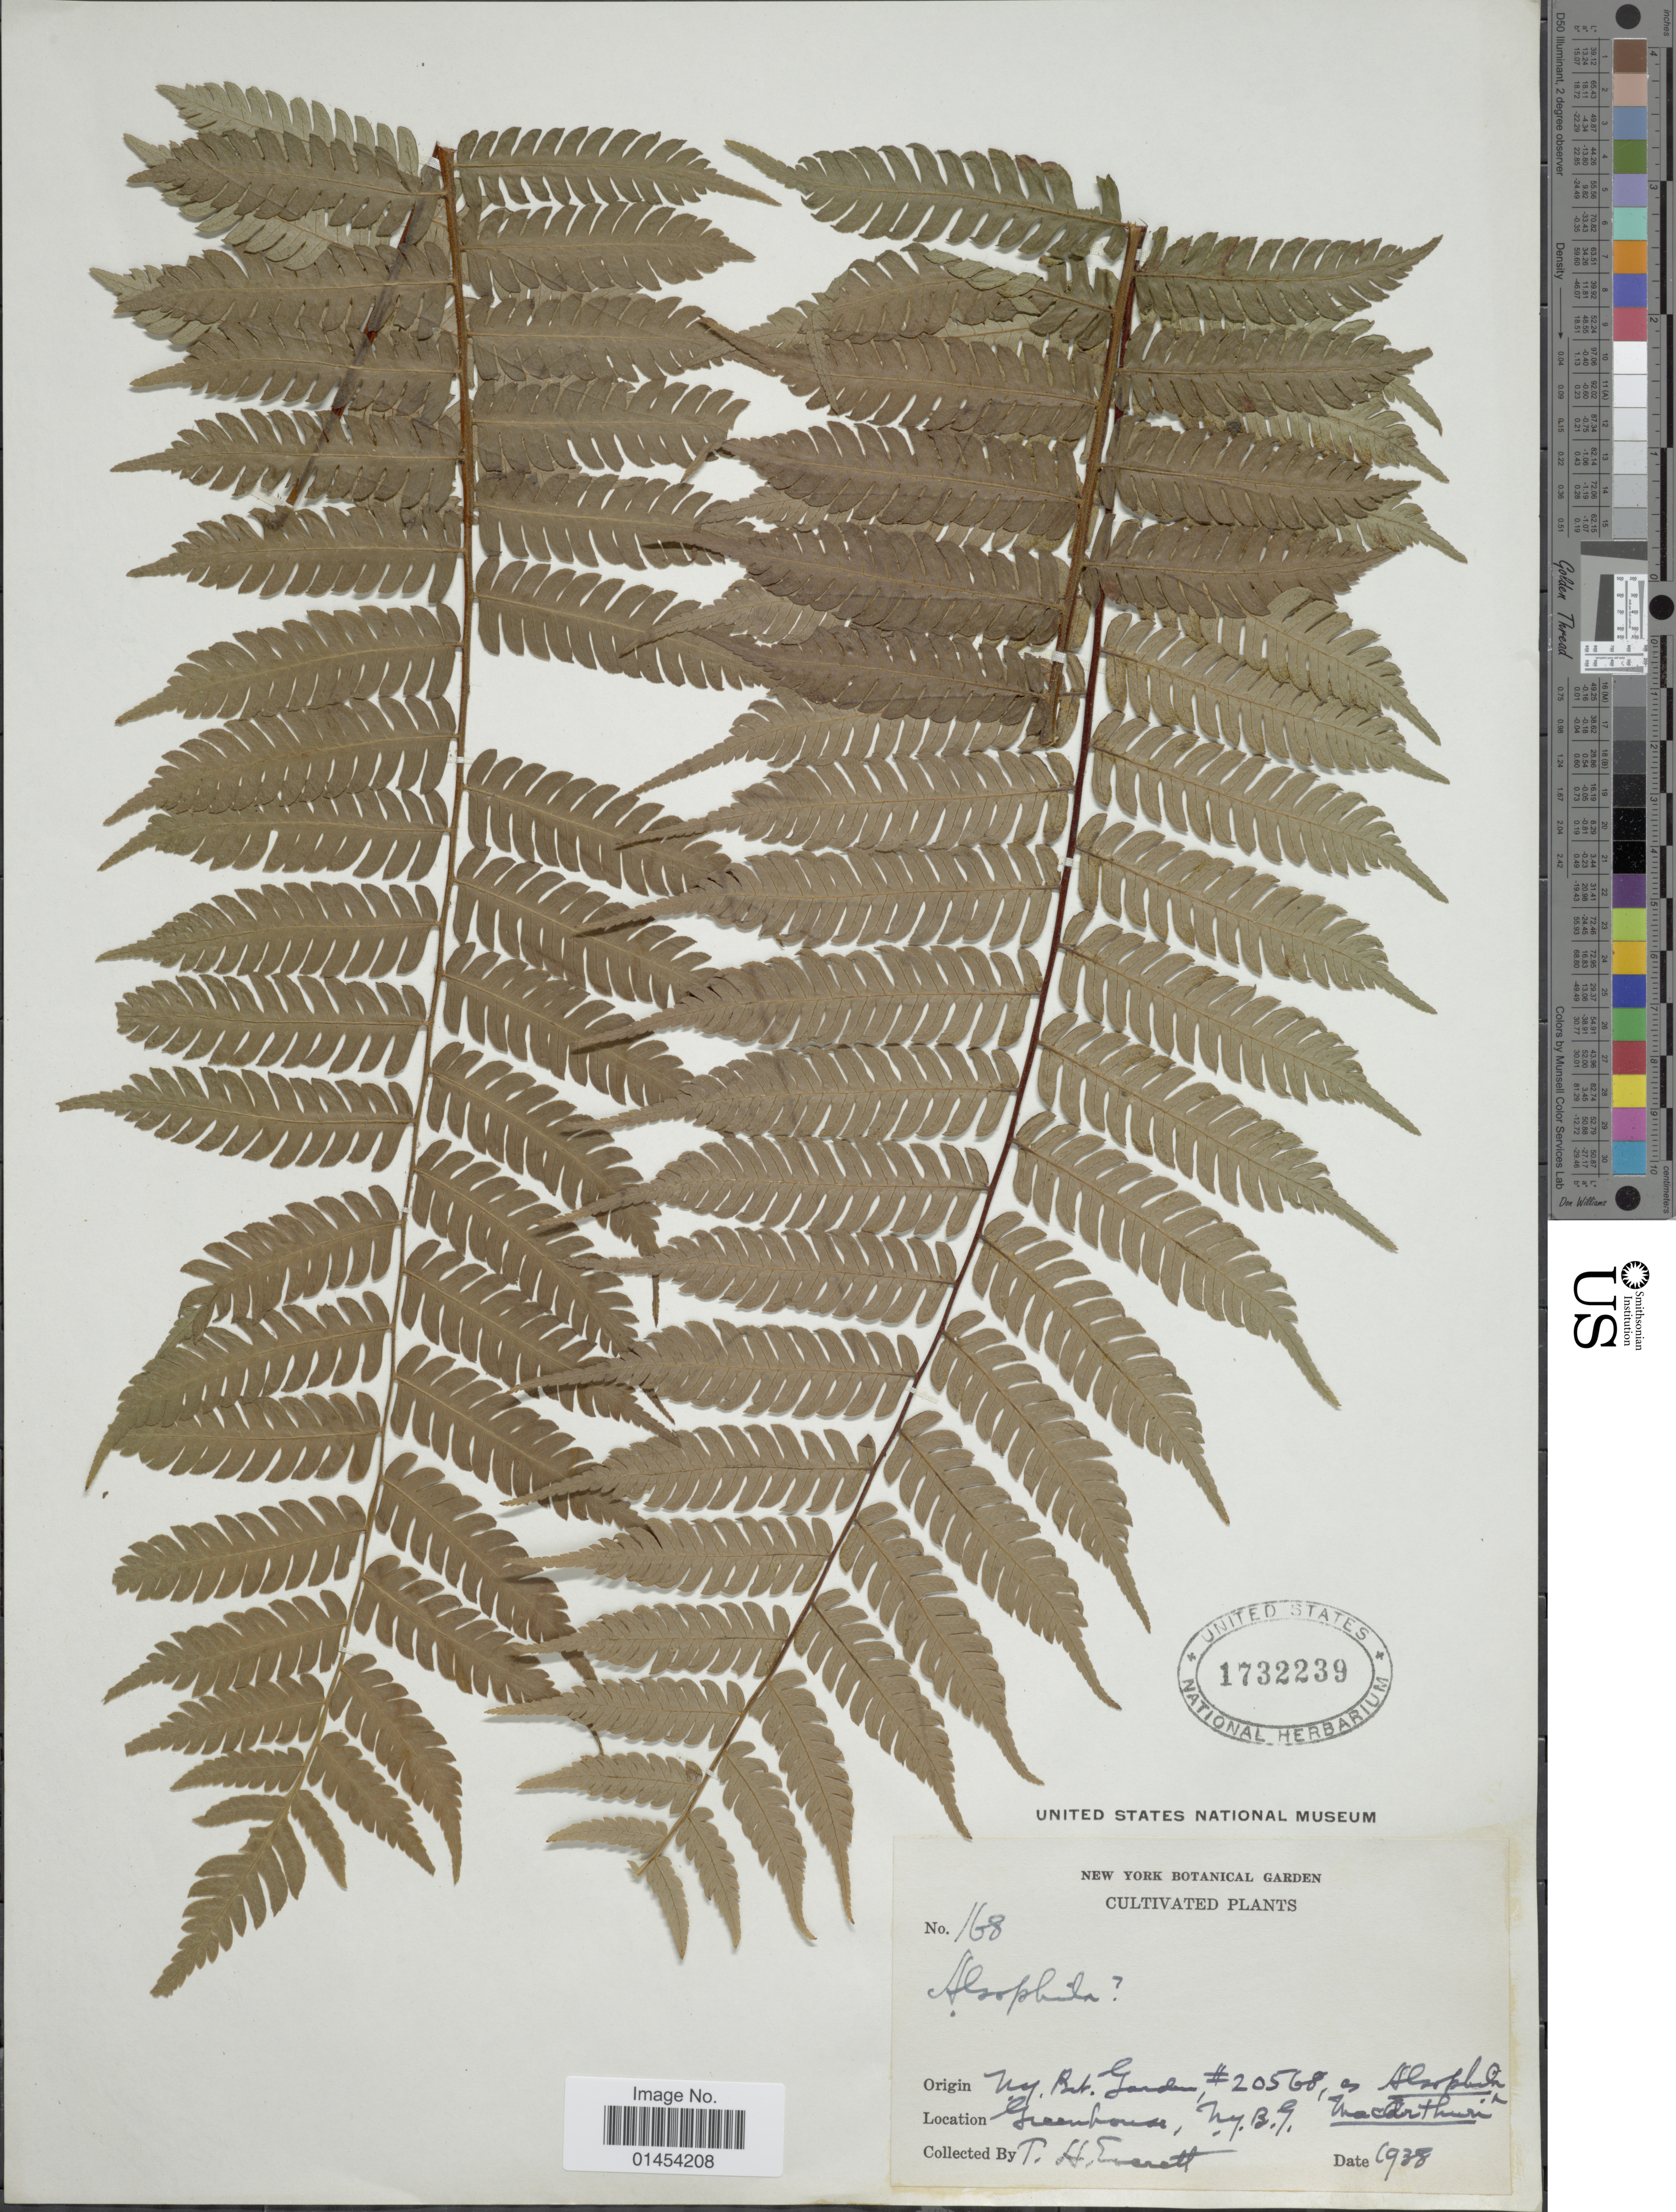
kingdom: Plantae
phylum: Tracheophyta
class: Polypodiopsida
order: Cyatheales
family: Cyatheaceae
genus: Alsophila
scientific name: Alsophila sp.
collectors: T. Everett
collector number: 168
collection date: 1938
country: United States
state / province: New York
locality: Greenhouse, N.Y.B.G.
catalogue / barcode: US 1732239